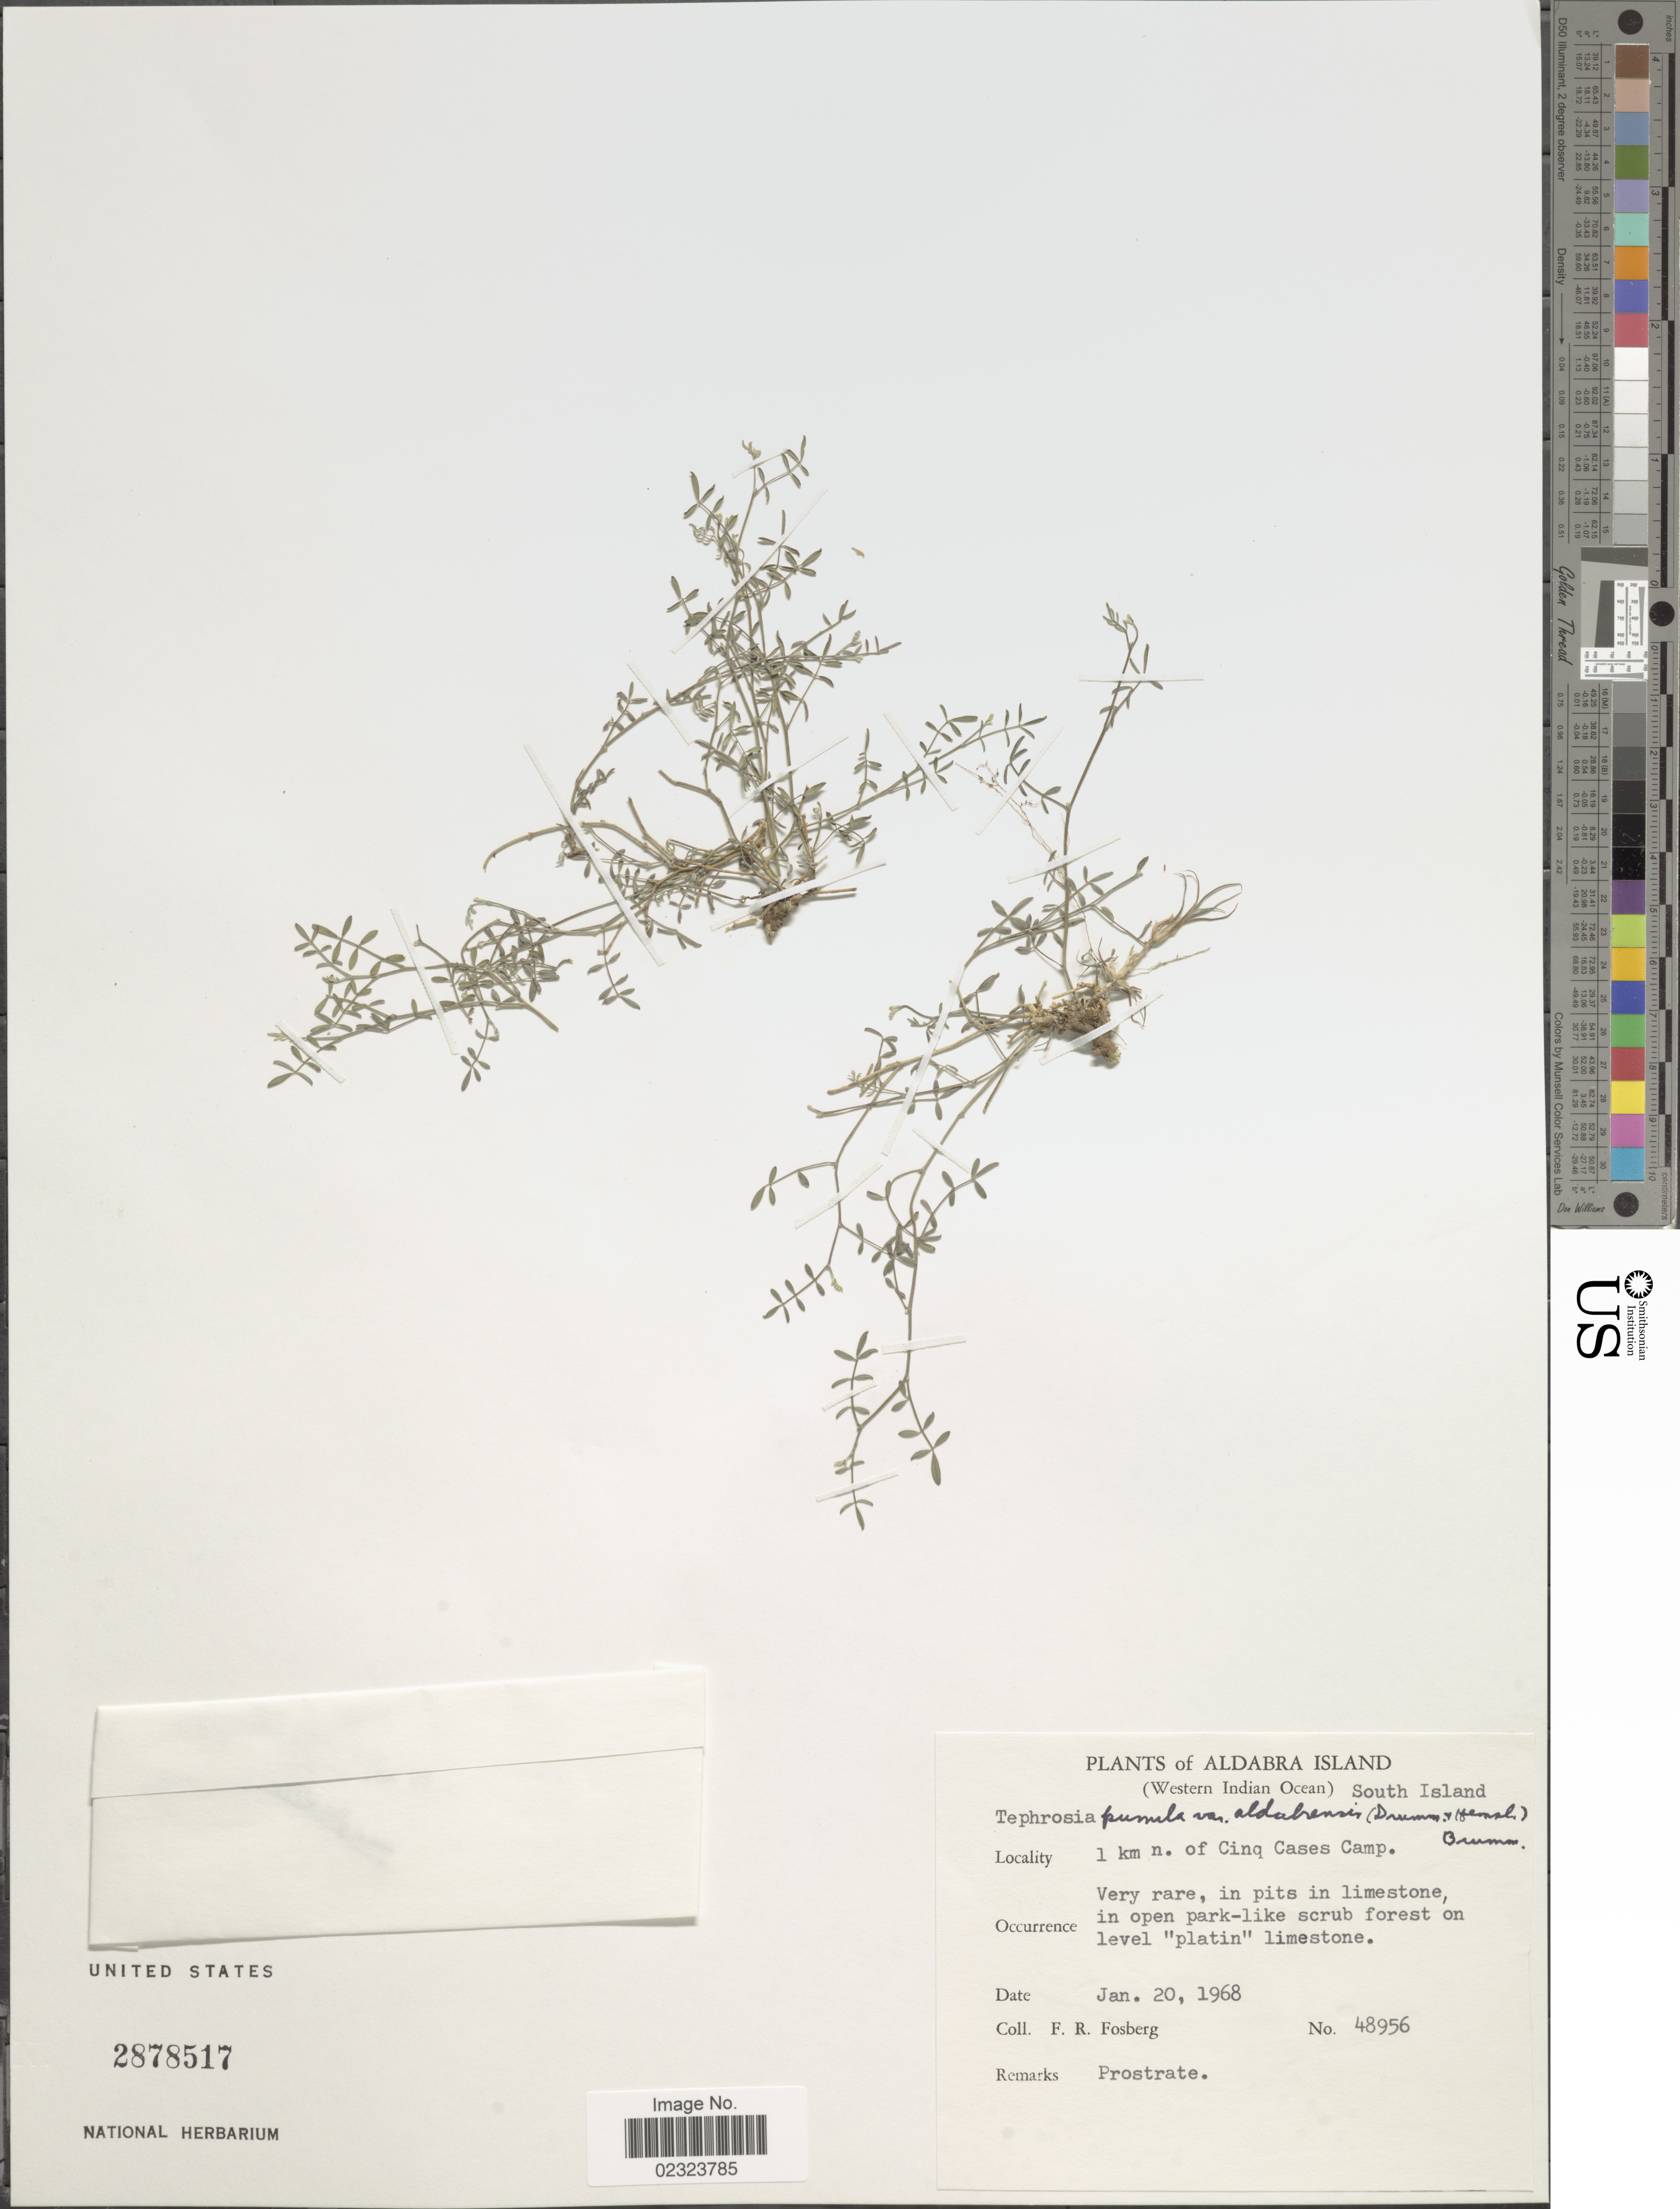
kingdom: Plantae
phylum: Tracheophyta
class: Magnoliopsida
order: Fabales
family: Fabaceae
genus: Tephrosia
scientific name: Tephrosia pumila var. aldabrensis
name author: (J.R. Drumm. & Hemsl.) Brummitt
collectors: F. R. Fosberg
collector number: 48956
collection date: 1968-01-20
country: Seychelles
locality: Aldabra Island, (Western Indian Ocean) South Island, 1 km n. of Cinq Cases Camp.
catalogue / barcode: US 2878517